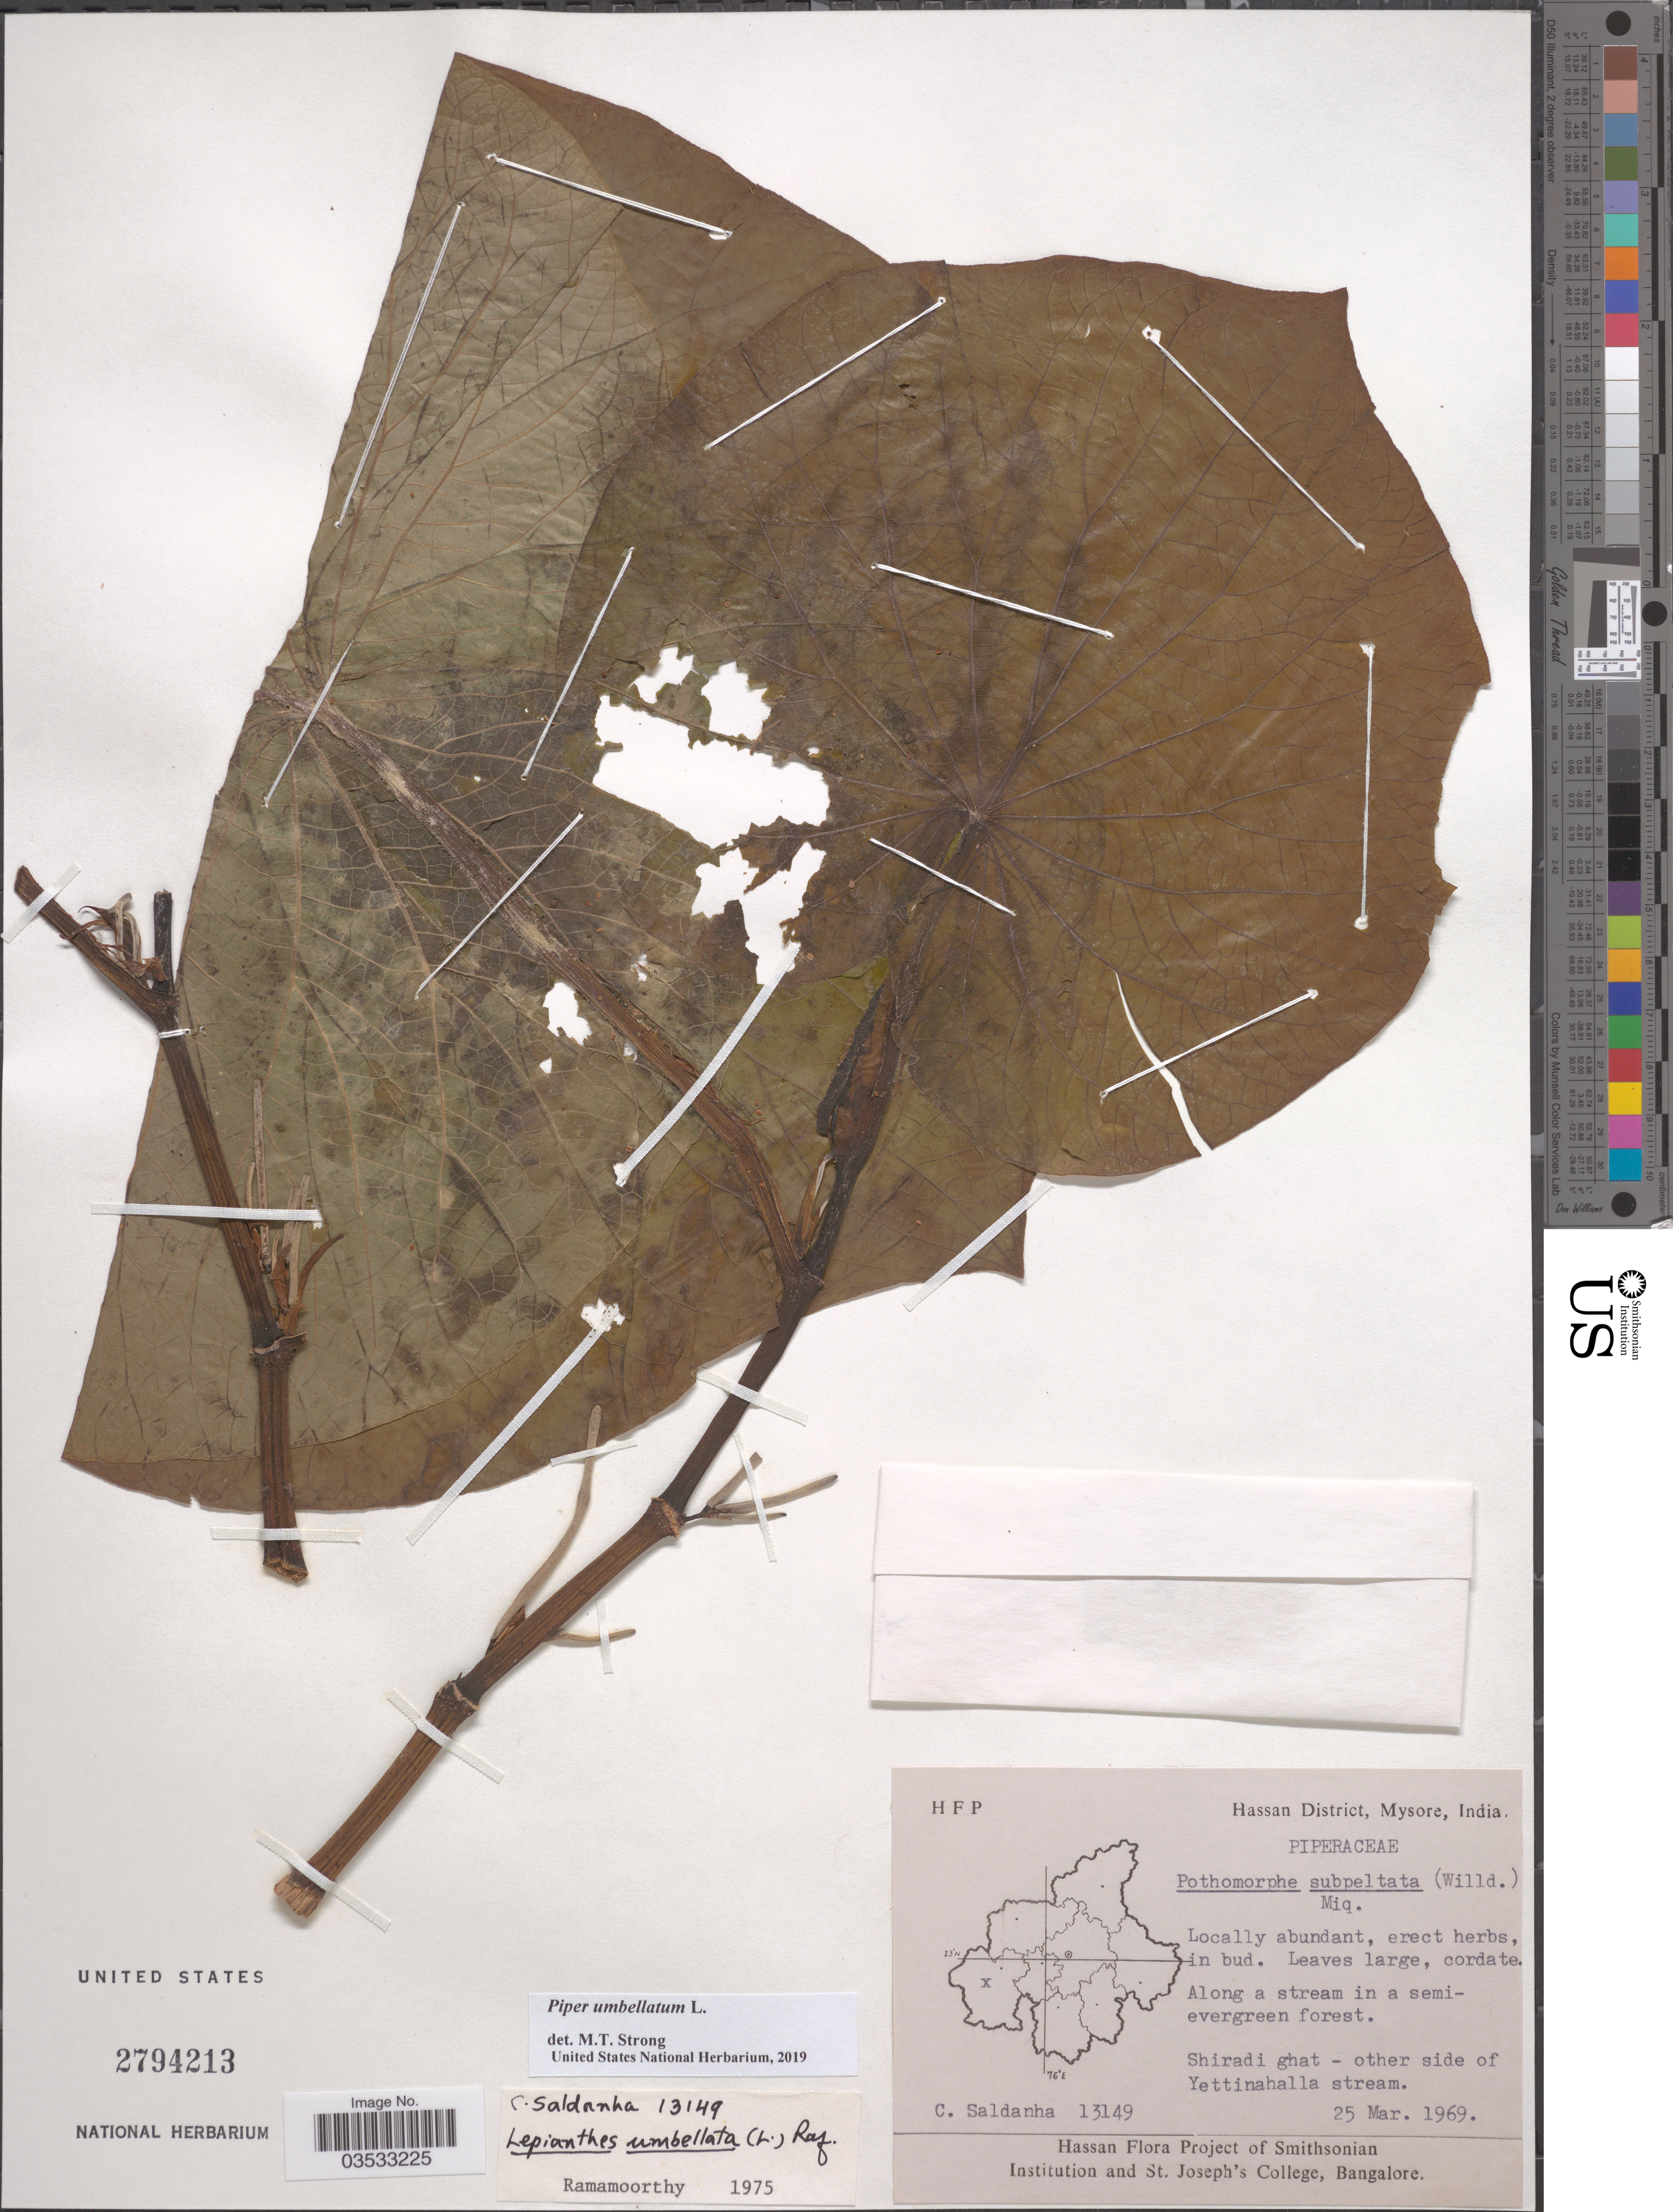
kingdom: Plantae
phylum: Tracheophyta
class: Magnoliopsida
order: Piperales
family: Piperaceae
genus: Piper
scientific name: Piper umbellatum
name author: L.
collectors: C. Saldanha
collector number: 13149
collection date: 1969-03-25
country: India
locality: Hassan District, Mysore. Shiradi ghat - other side of Yettinahalla stream.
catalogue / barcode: US 2794213